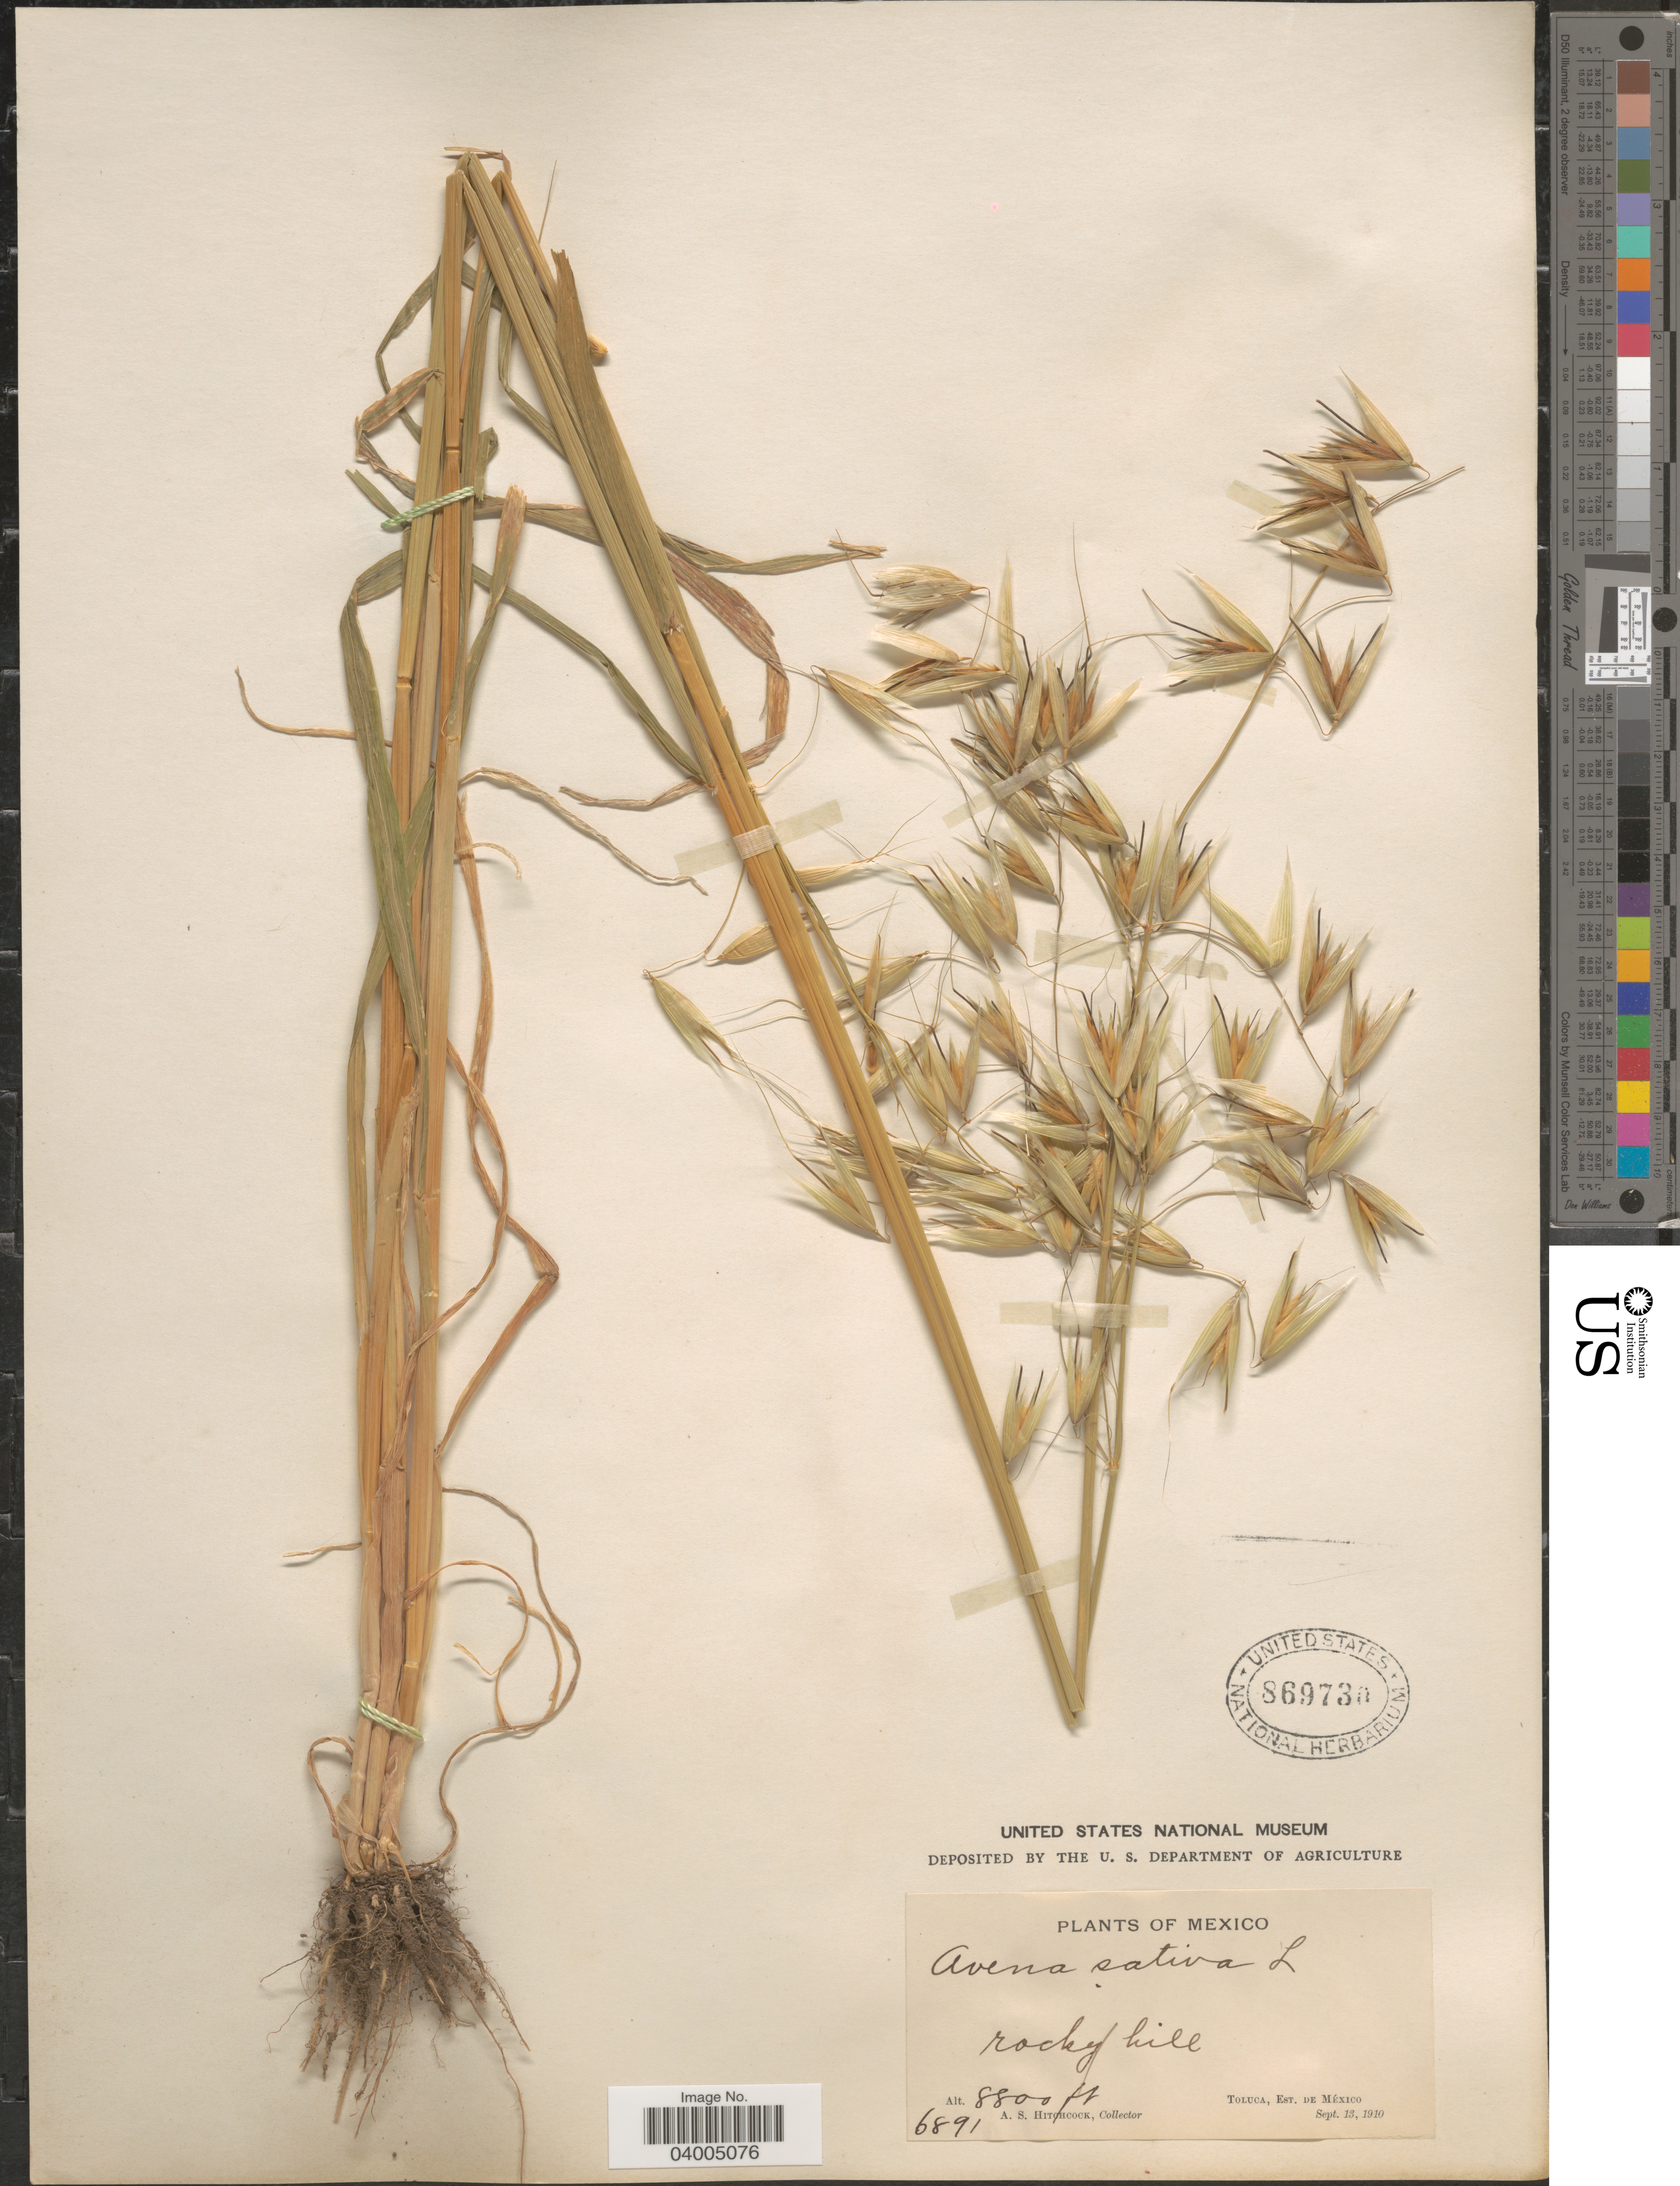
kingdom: Plantae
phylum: Tracheophyta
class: Liliopsida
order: Poales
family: Poaceae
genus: Avena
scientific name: Avena fatua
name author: L.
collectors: A. S. Hitchcock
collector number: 6891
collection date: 1910-09-13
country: Mexico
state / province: México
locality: Toluca.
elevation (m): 2682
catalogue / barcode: US 869730